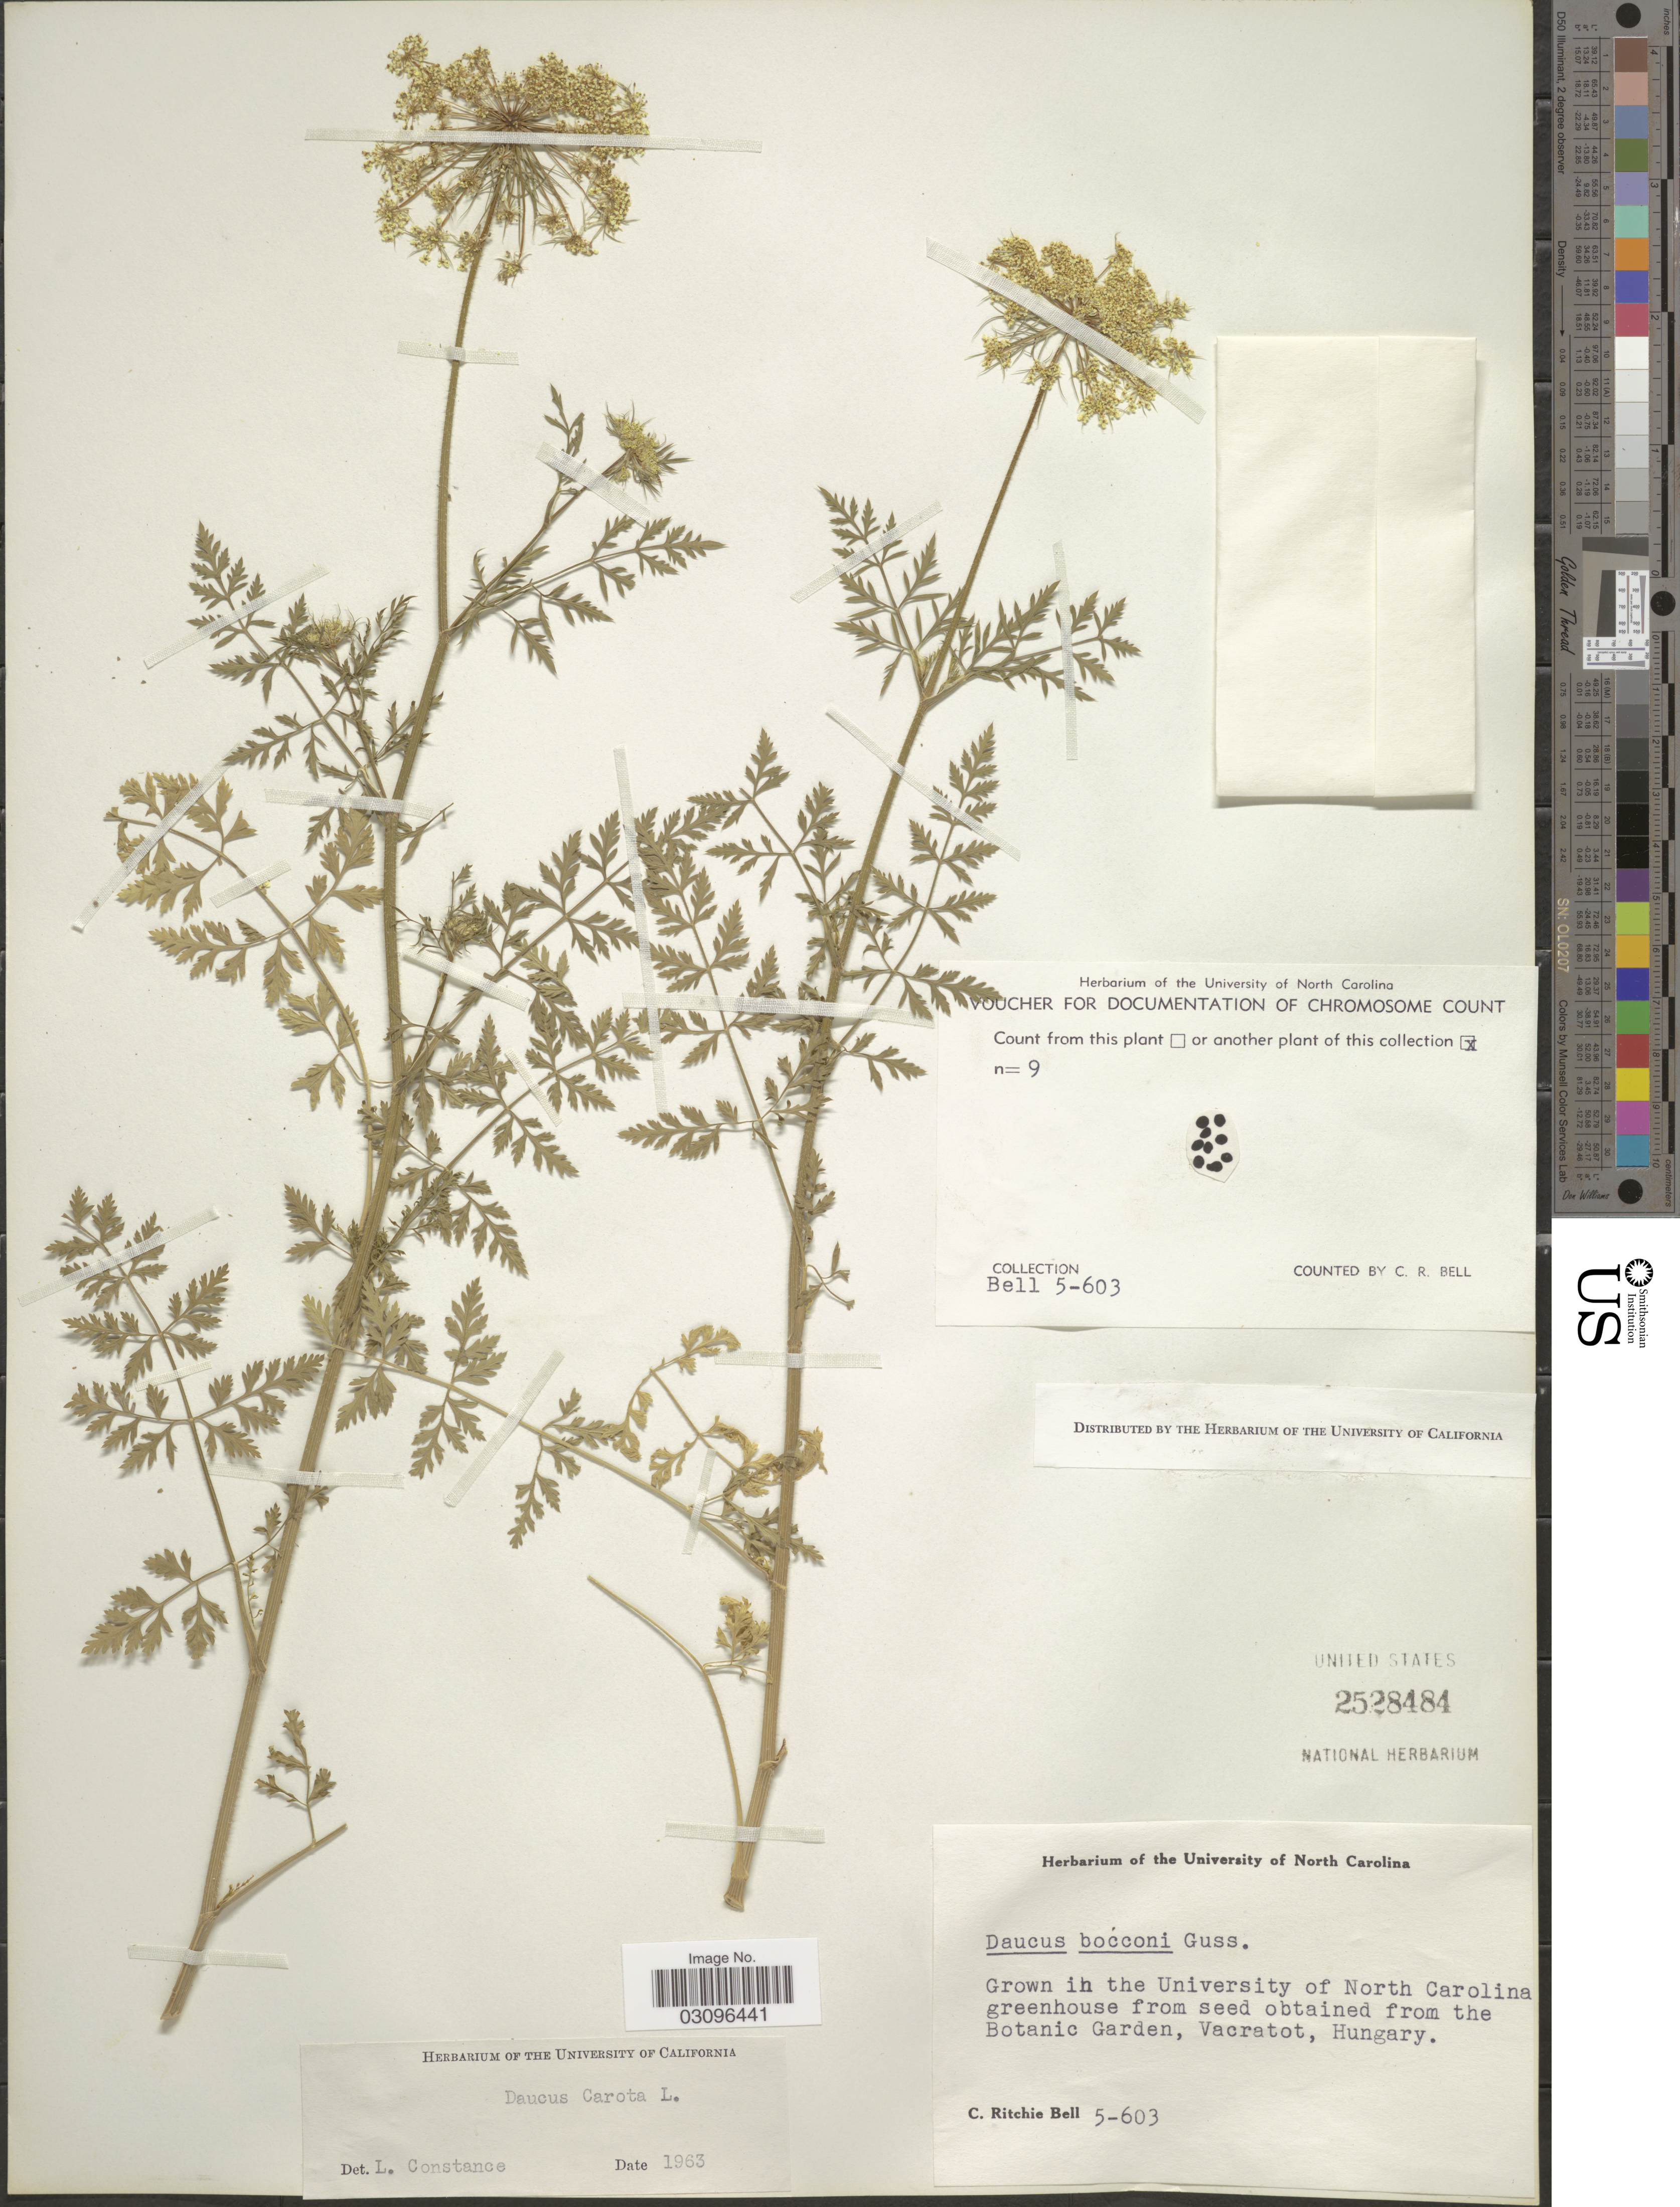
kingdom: Plantae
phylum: Tracheophyta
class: Magnoliopsida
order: Apiales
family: Apiaceae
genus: Daucus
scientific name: Daucus carota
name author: L.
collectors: C. R. Bell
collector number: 5-603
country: United States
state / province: North Carolina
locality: In the University of North Carolina greenhouse.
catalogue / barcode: US 2528484